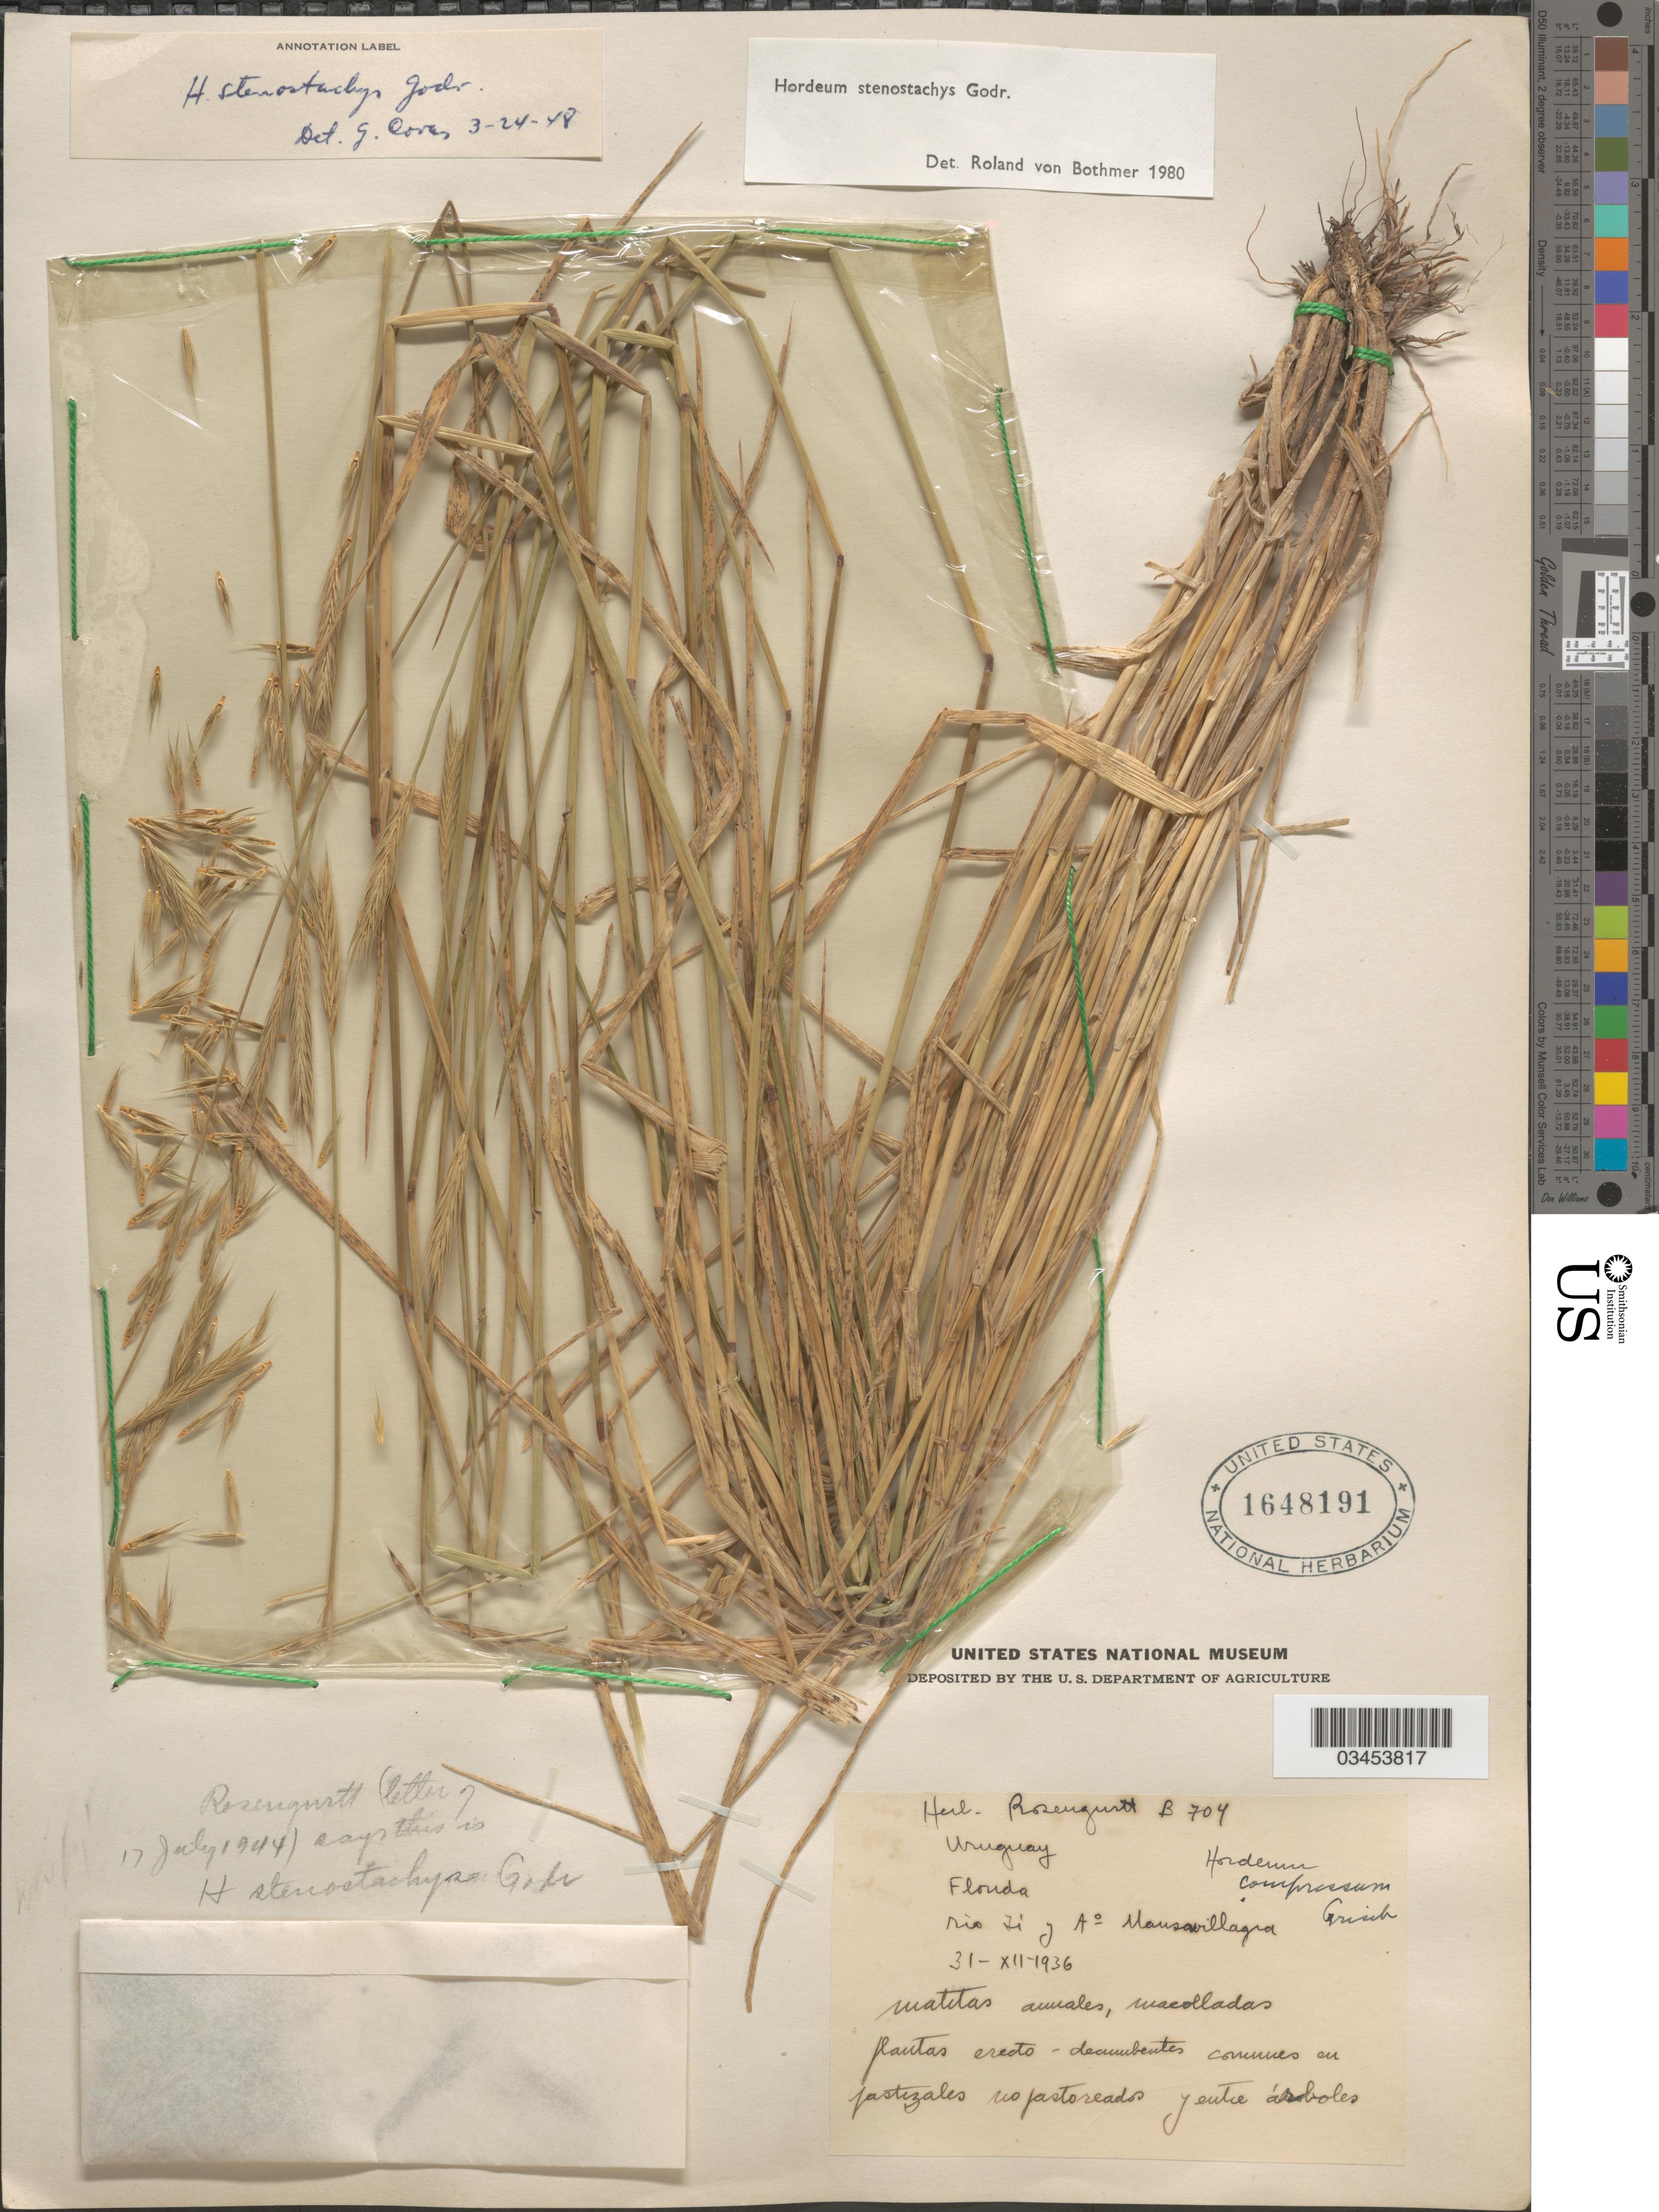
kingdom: Plantae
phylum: Tracheophyta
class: Liliopsida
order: Poales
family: Poaceae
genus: Hordeum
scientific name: Hordeum stenostachys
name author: Godr.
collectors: ex herb. Rosengurtt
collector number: B704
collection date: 1936-12-31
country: Uruguay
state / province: Florida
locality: Rio Yi y A° Mausavillagra.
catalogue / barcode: US 1648191